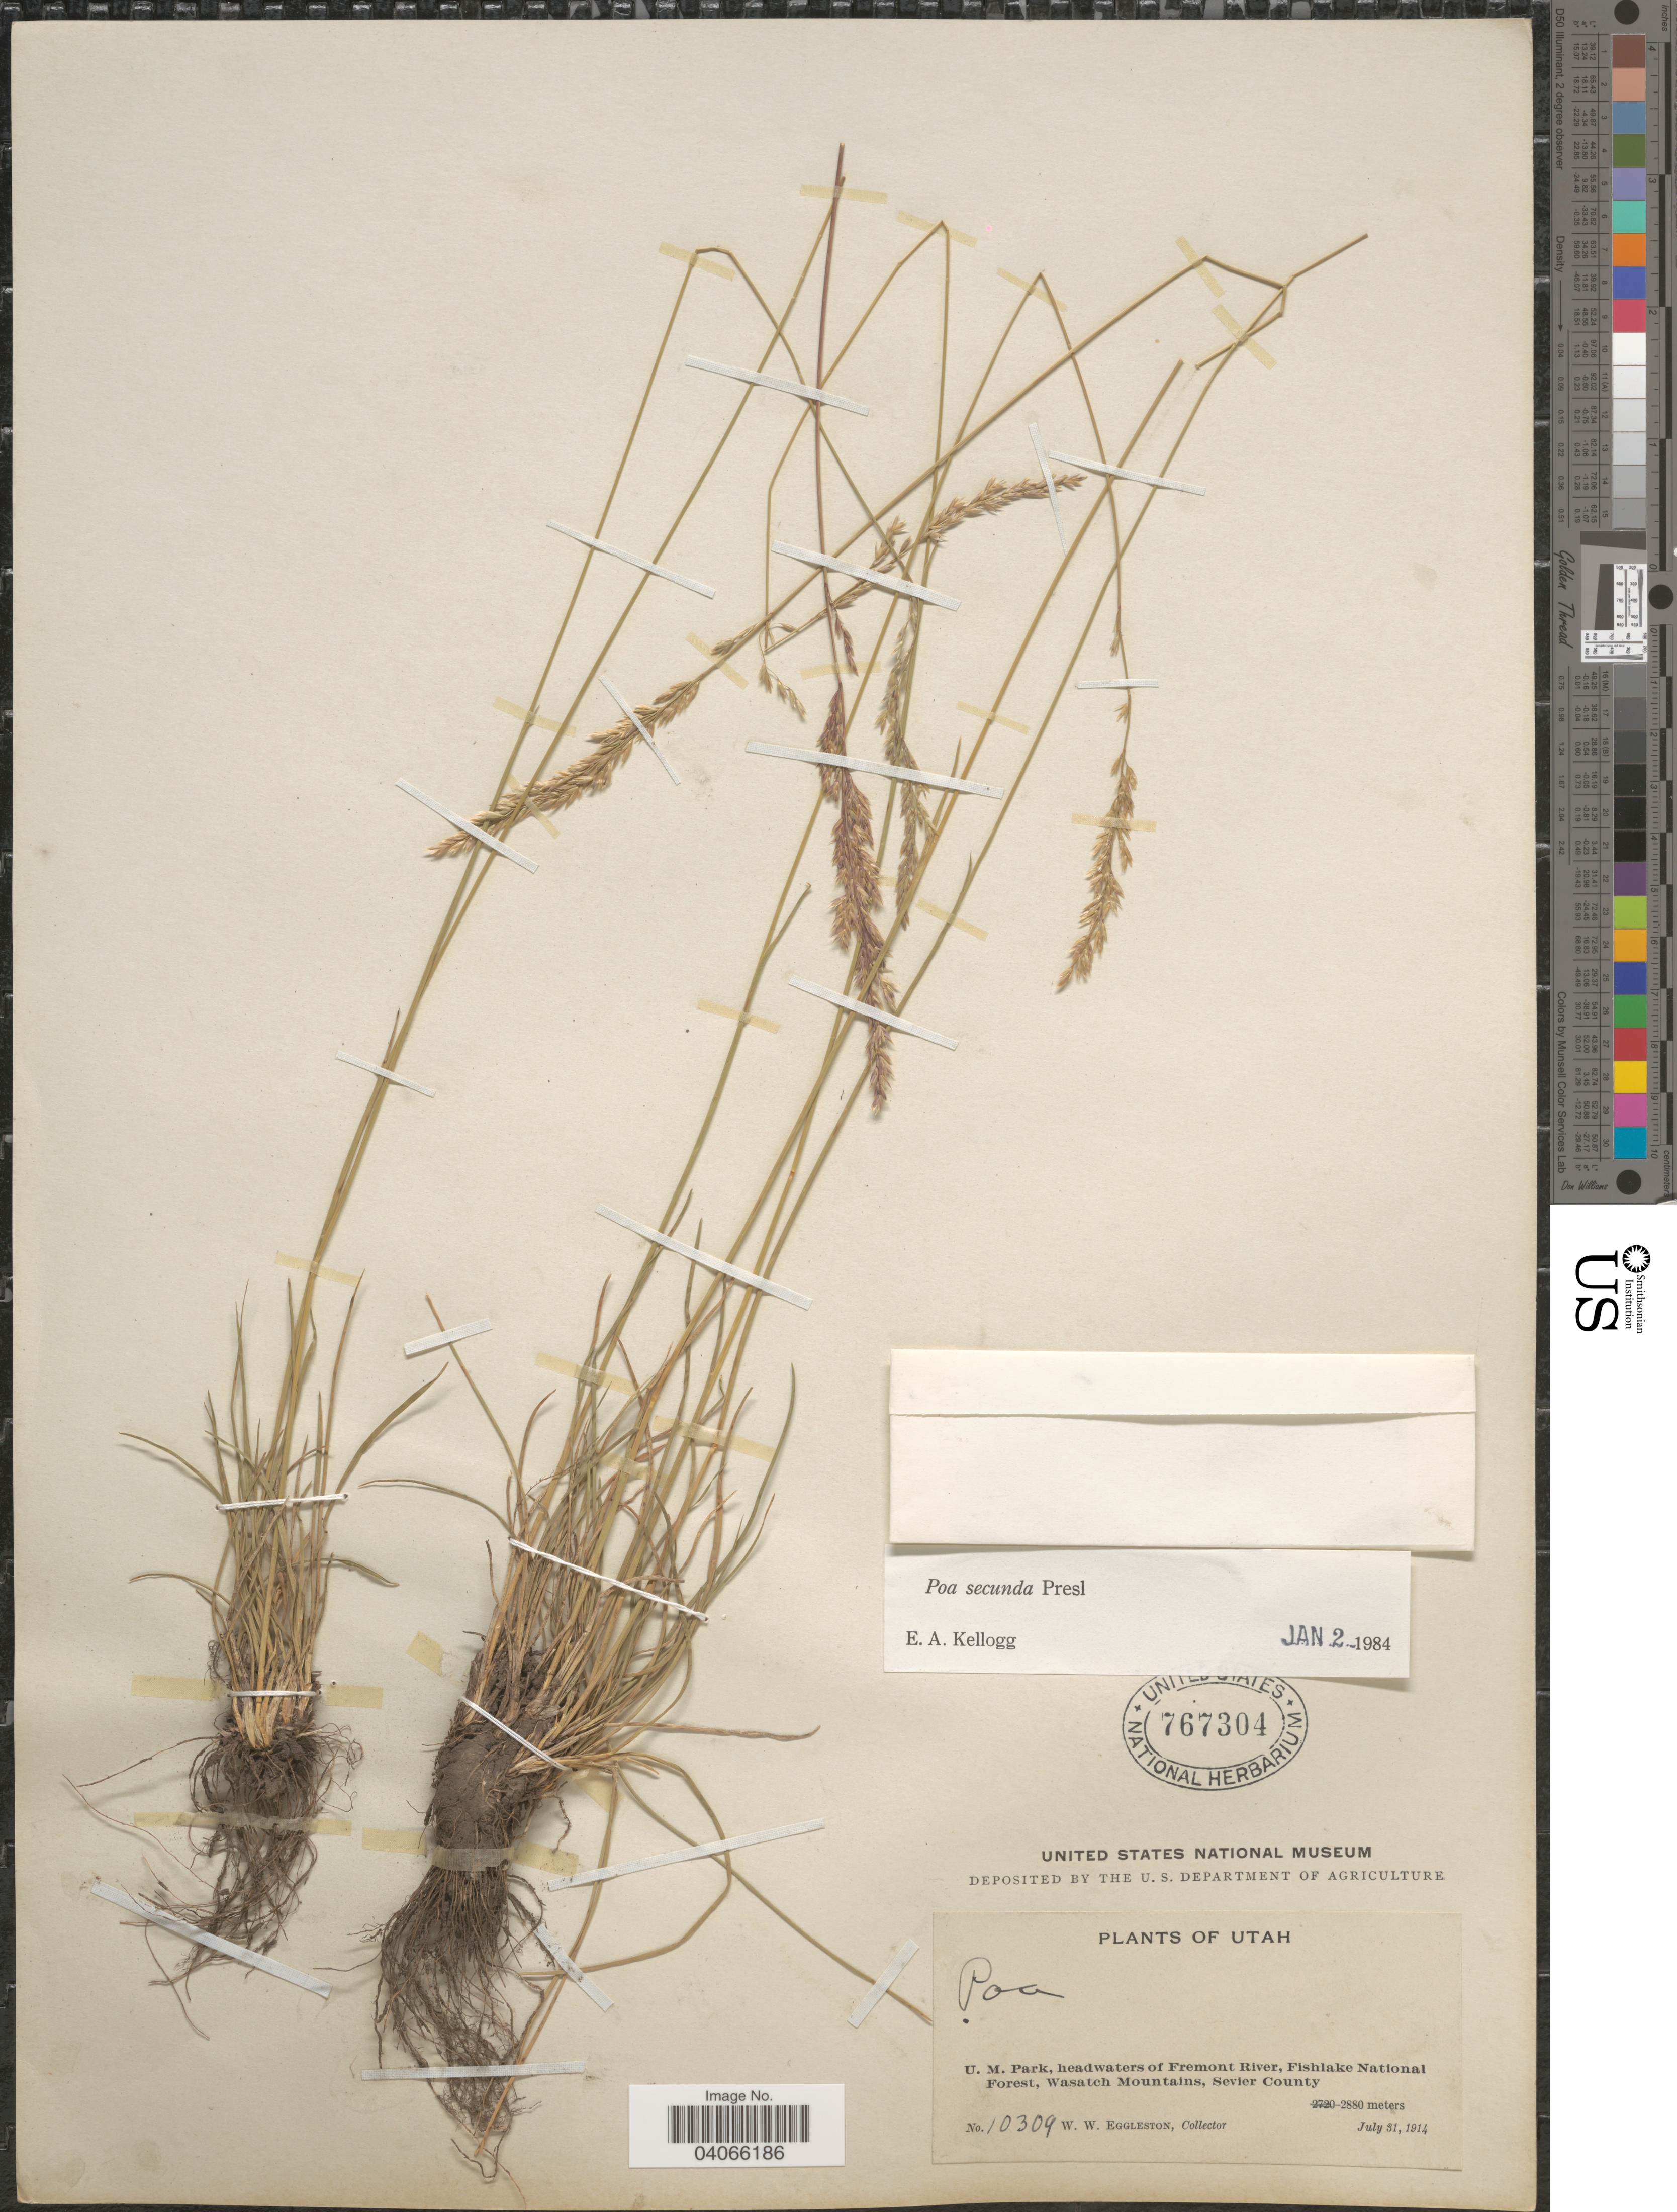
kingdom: Plantae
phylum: Tracheophyta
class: Liliopsida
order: Poales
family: Poaceae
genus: Poa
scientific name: Poa secunda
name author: J. Presl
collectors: W. W. Eggleston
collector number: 10309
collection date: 1914-07-31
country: United States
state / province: Utah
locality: U. M. Park, headwaters of Fremont River, Fishlake National Forest, Wasatch Mountains, Sevier County.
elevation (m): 2880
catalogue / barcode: US 767304